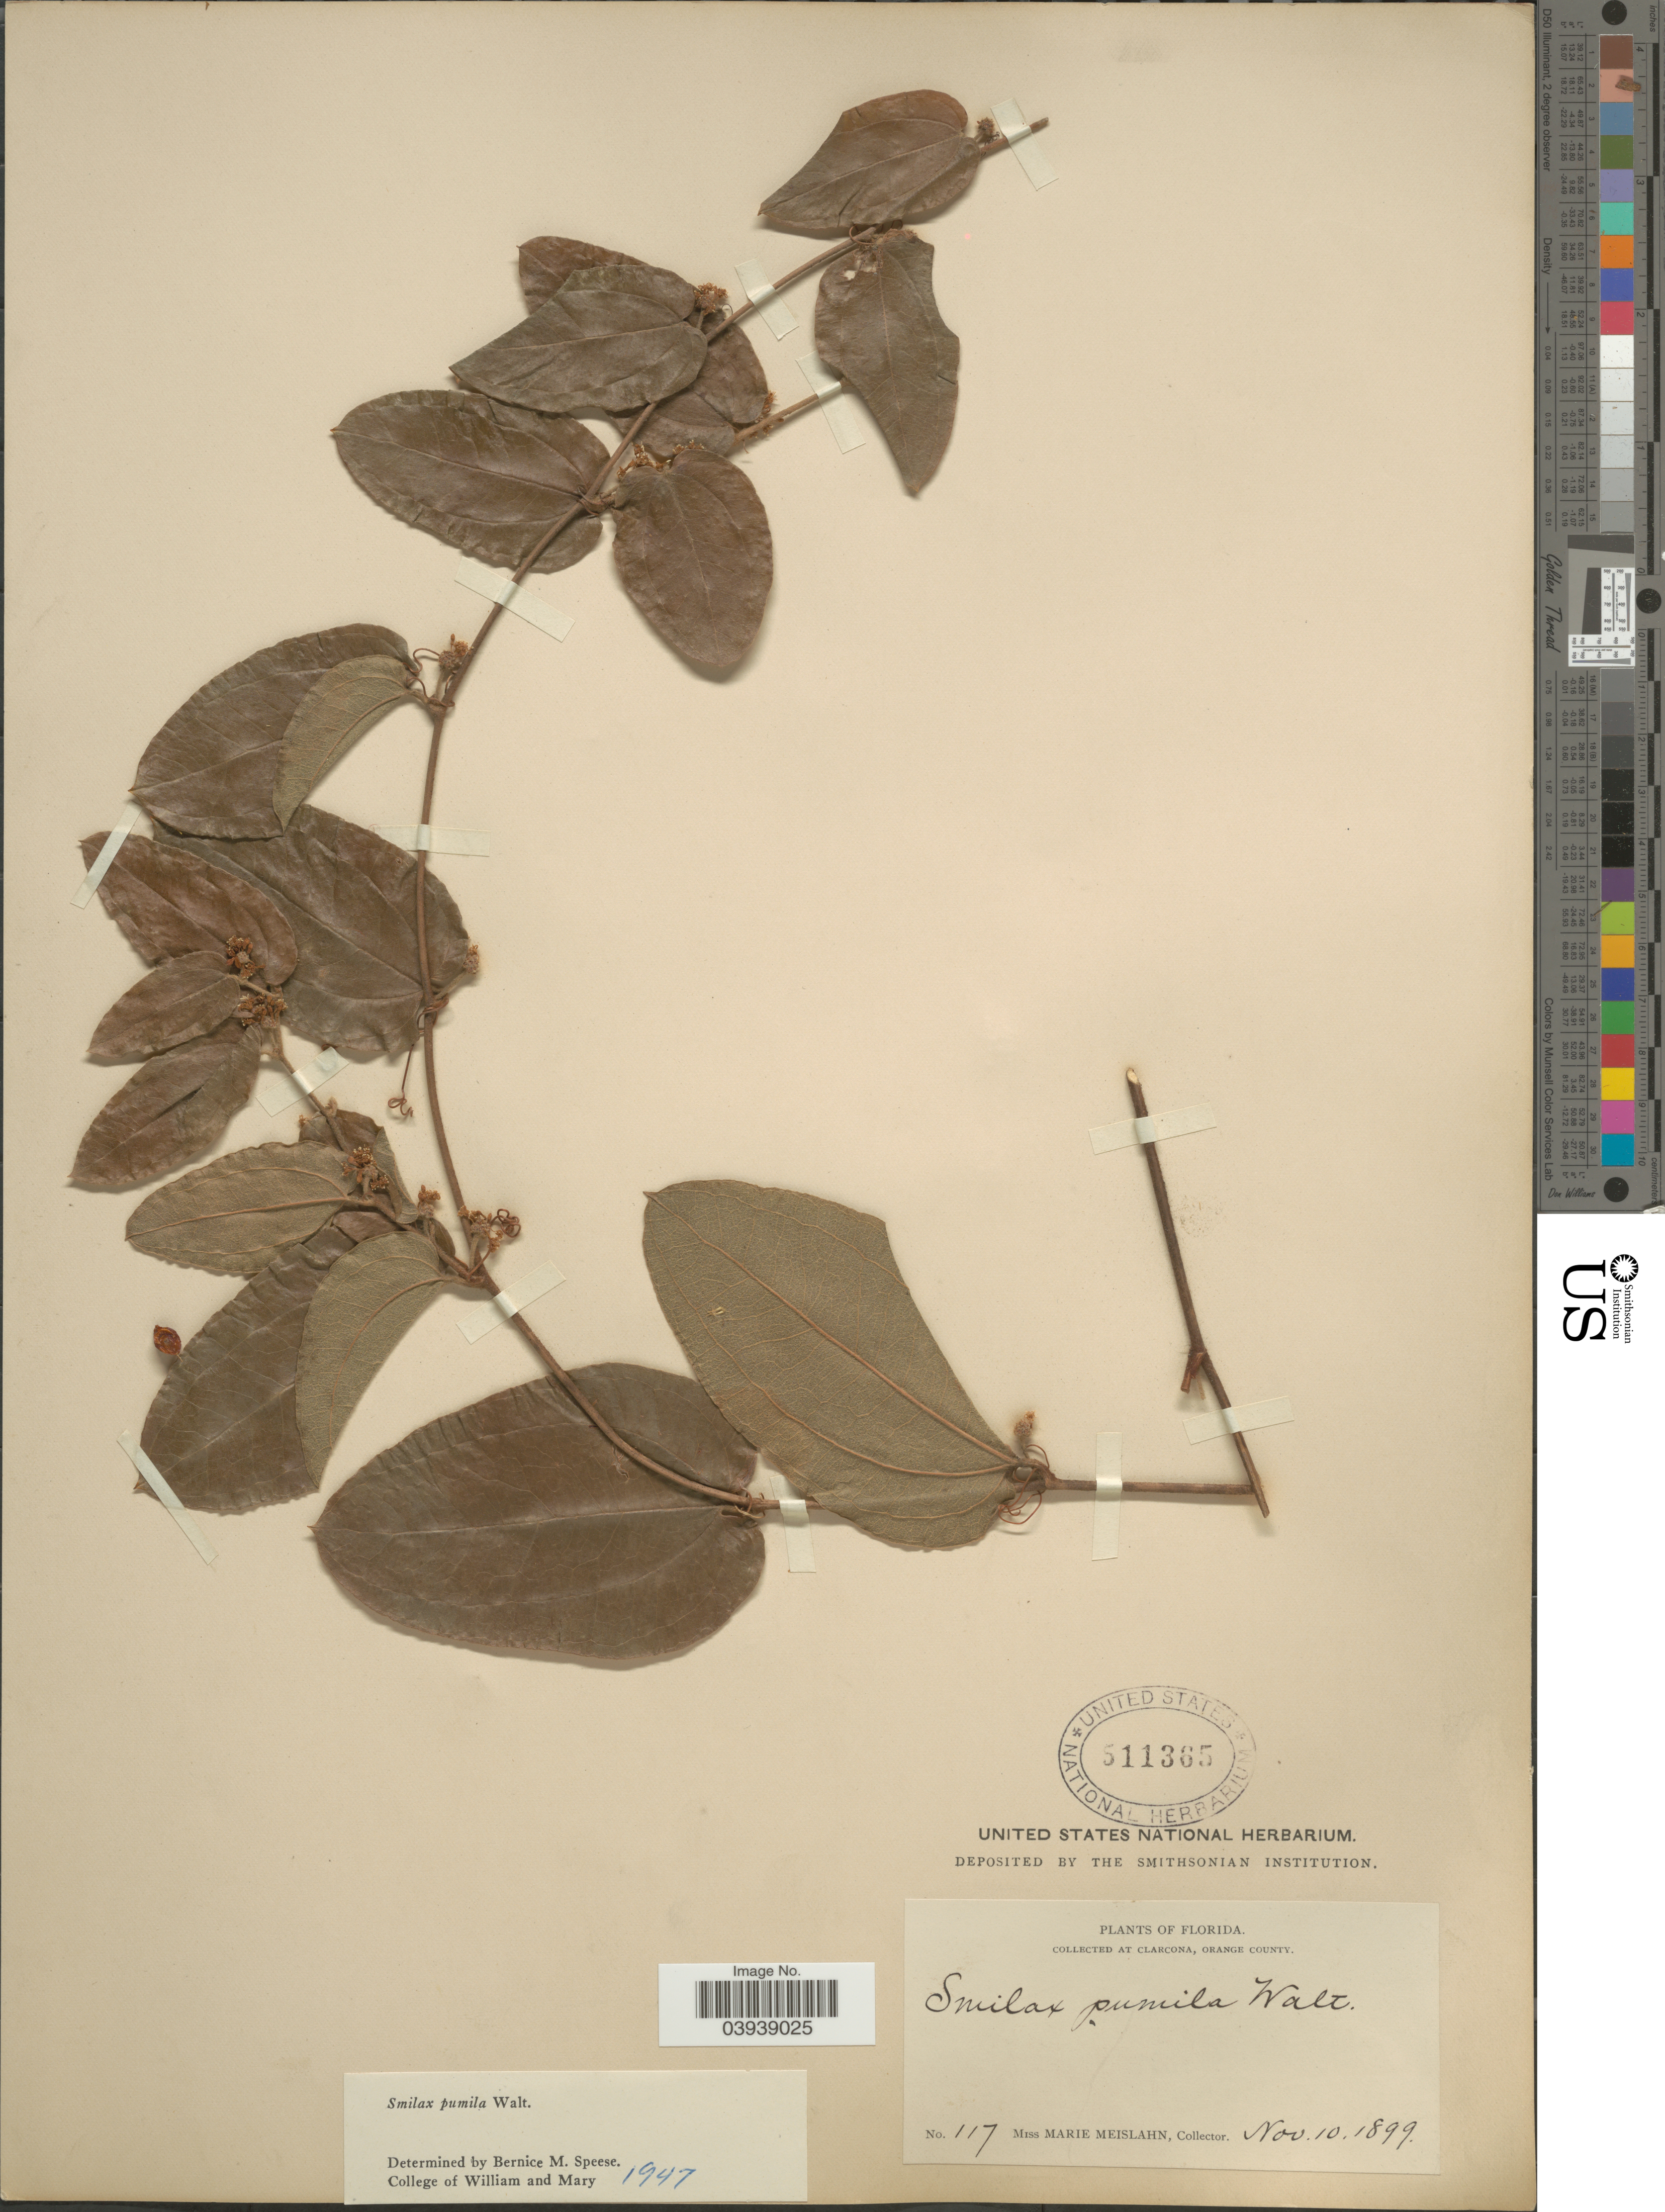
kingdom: Plantae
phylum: Tracheophyta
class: Liliopsida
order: Liliales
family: Smilacaceae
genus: Smilax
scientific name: Smilax pumila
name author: Walter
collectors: M. Meislahn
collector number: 117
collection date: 1899-11-10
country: United States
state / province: Florida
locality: At Clarcona, Orange County.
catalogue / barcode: US 511365